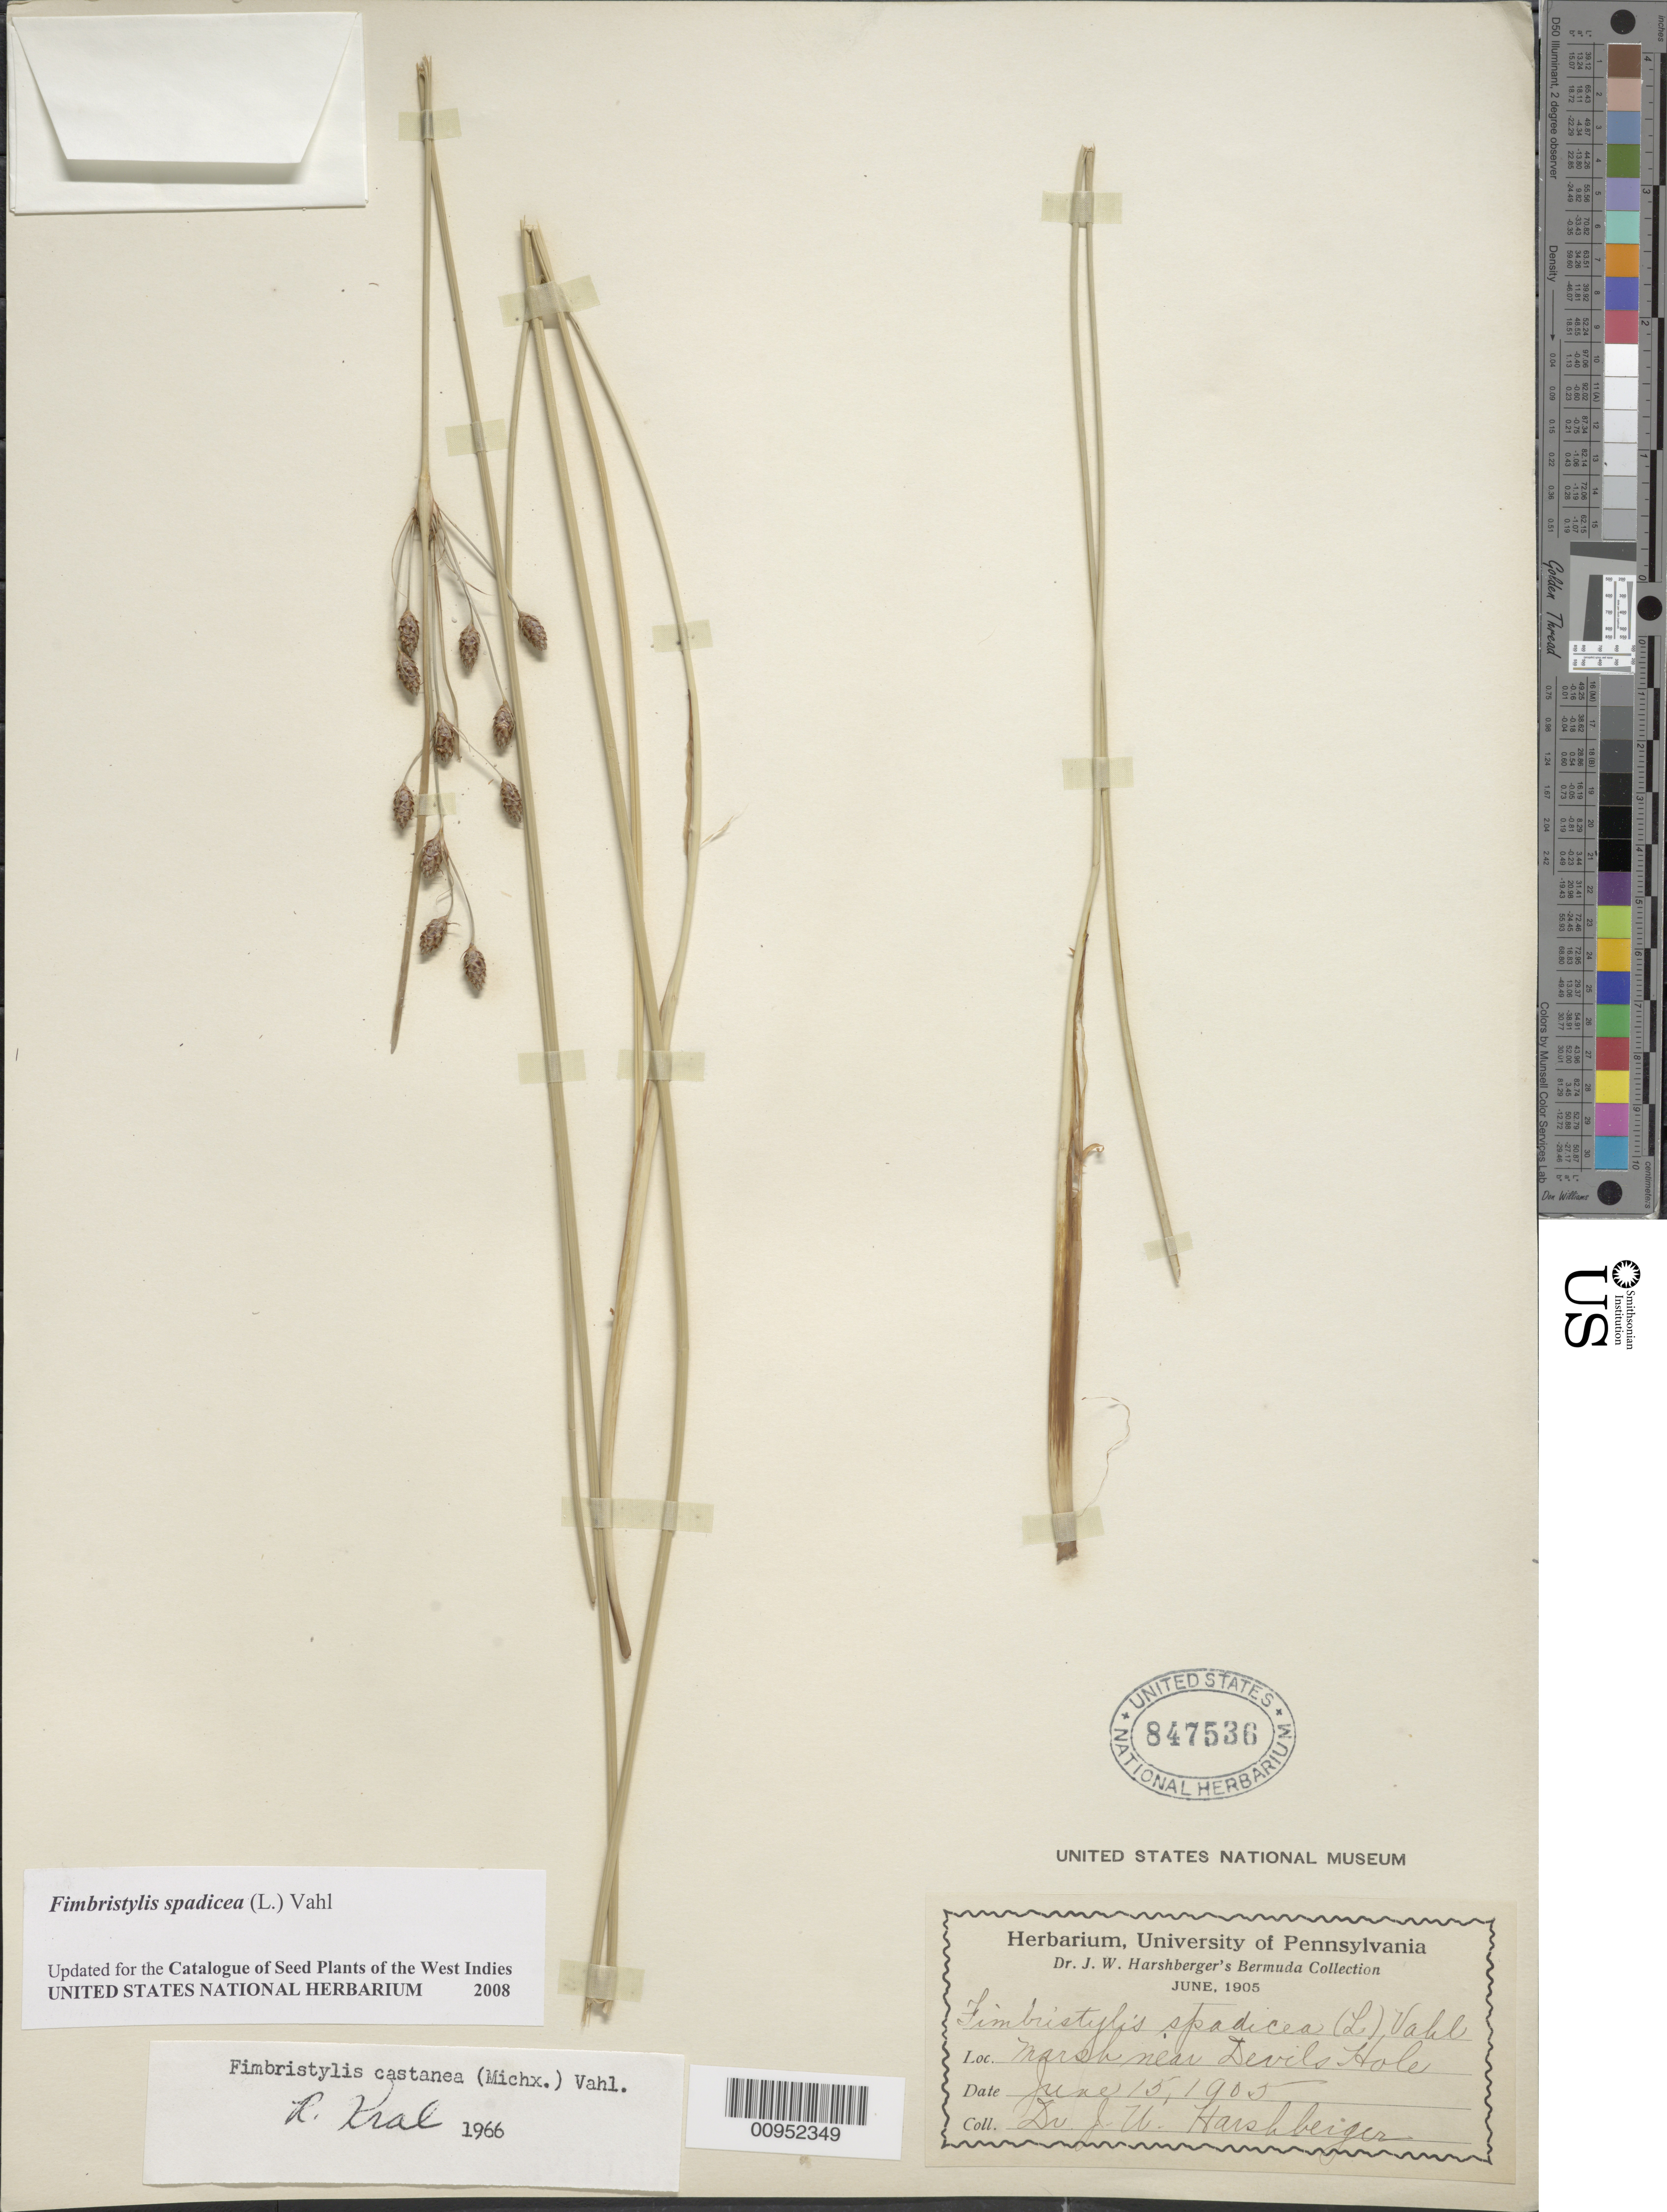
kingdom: Plantae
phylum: Tracheophyta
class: Liliopsida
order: Poales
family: Cyperaceae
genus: Fimbristylis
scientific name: Fimbristylis spadicea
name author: (L.) Vahl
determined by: Strong, M. T., (US), Smithsonian Institution - National Museum of Natural History (UNITED STATES)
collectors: J. W. Harshberger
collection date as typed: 15 Jun 1905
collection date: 1905-06-15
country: Bermuda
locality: marsh near Devils Hole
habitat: Marsh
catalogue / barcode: US 847536